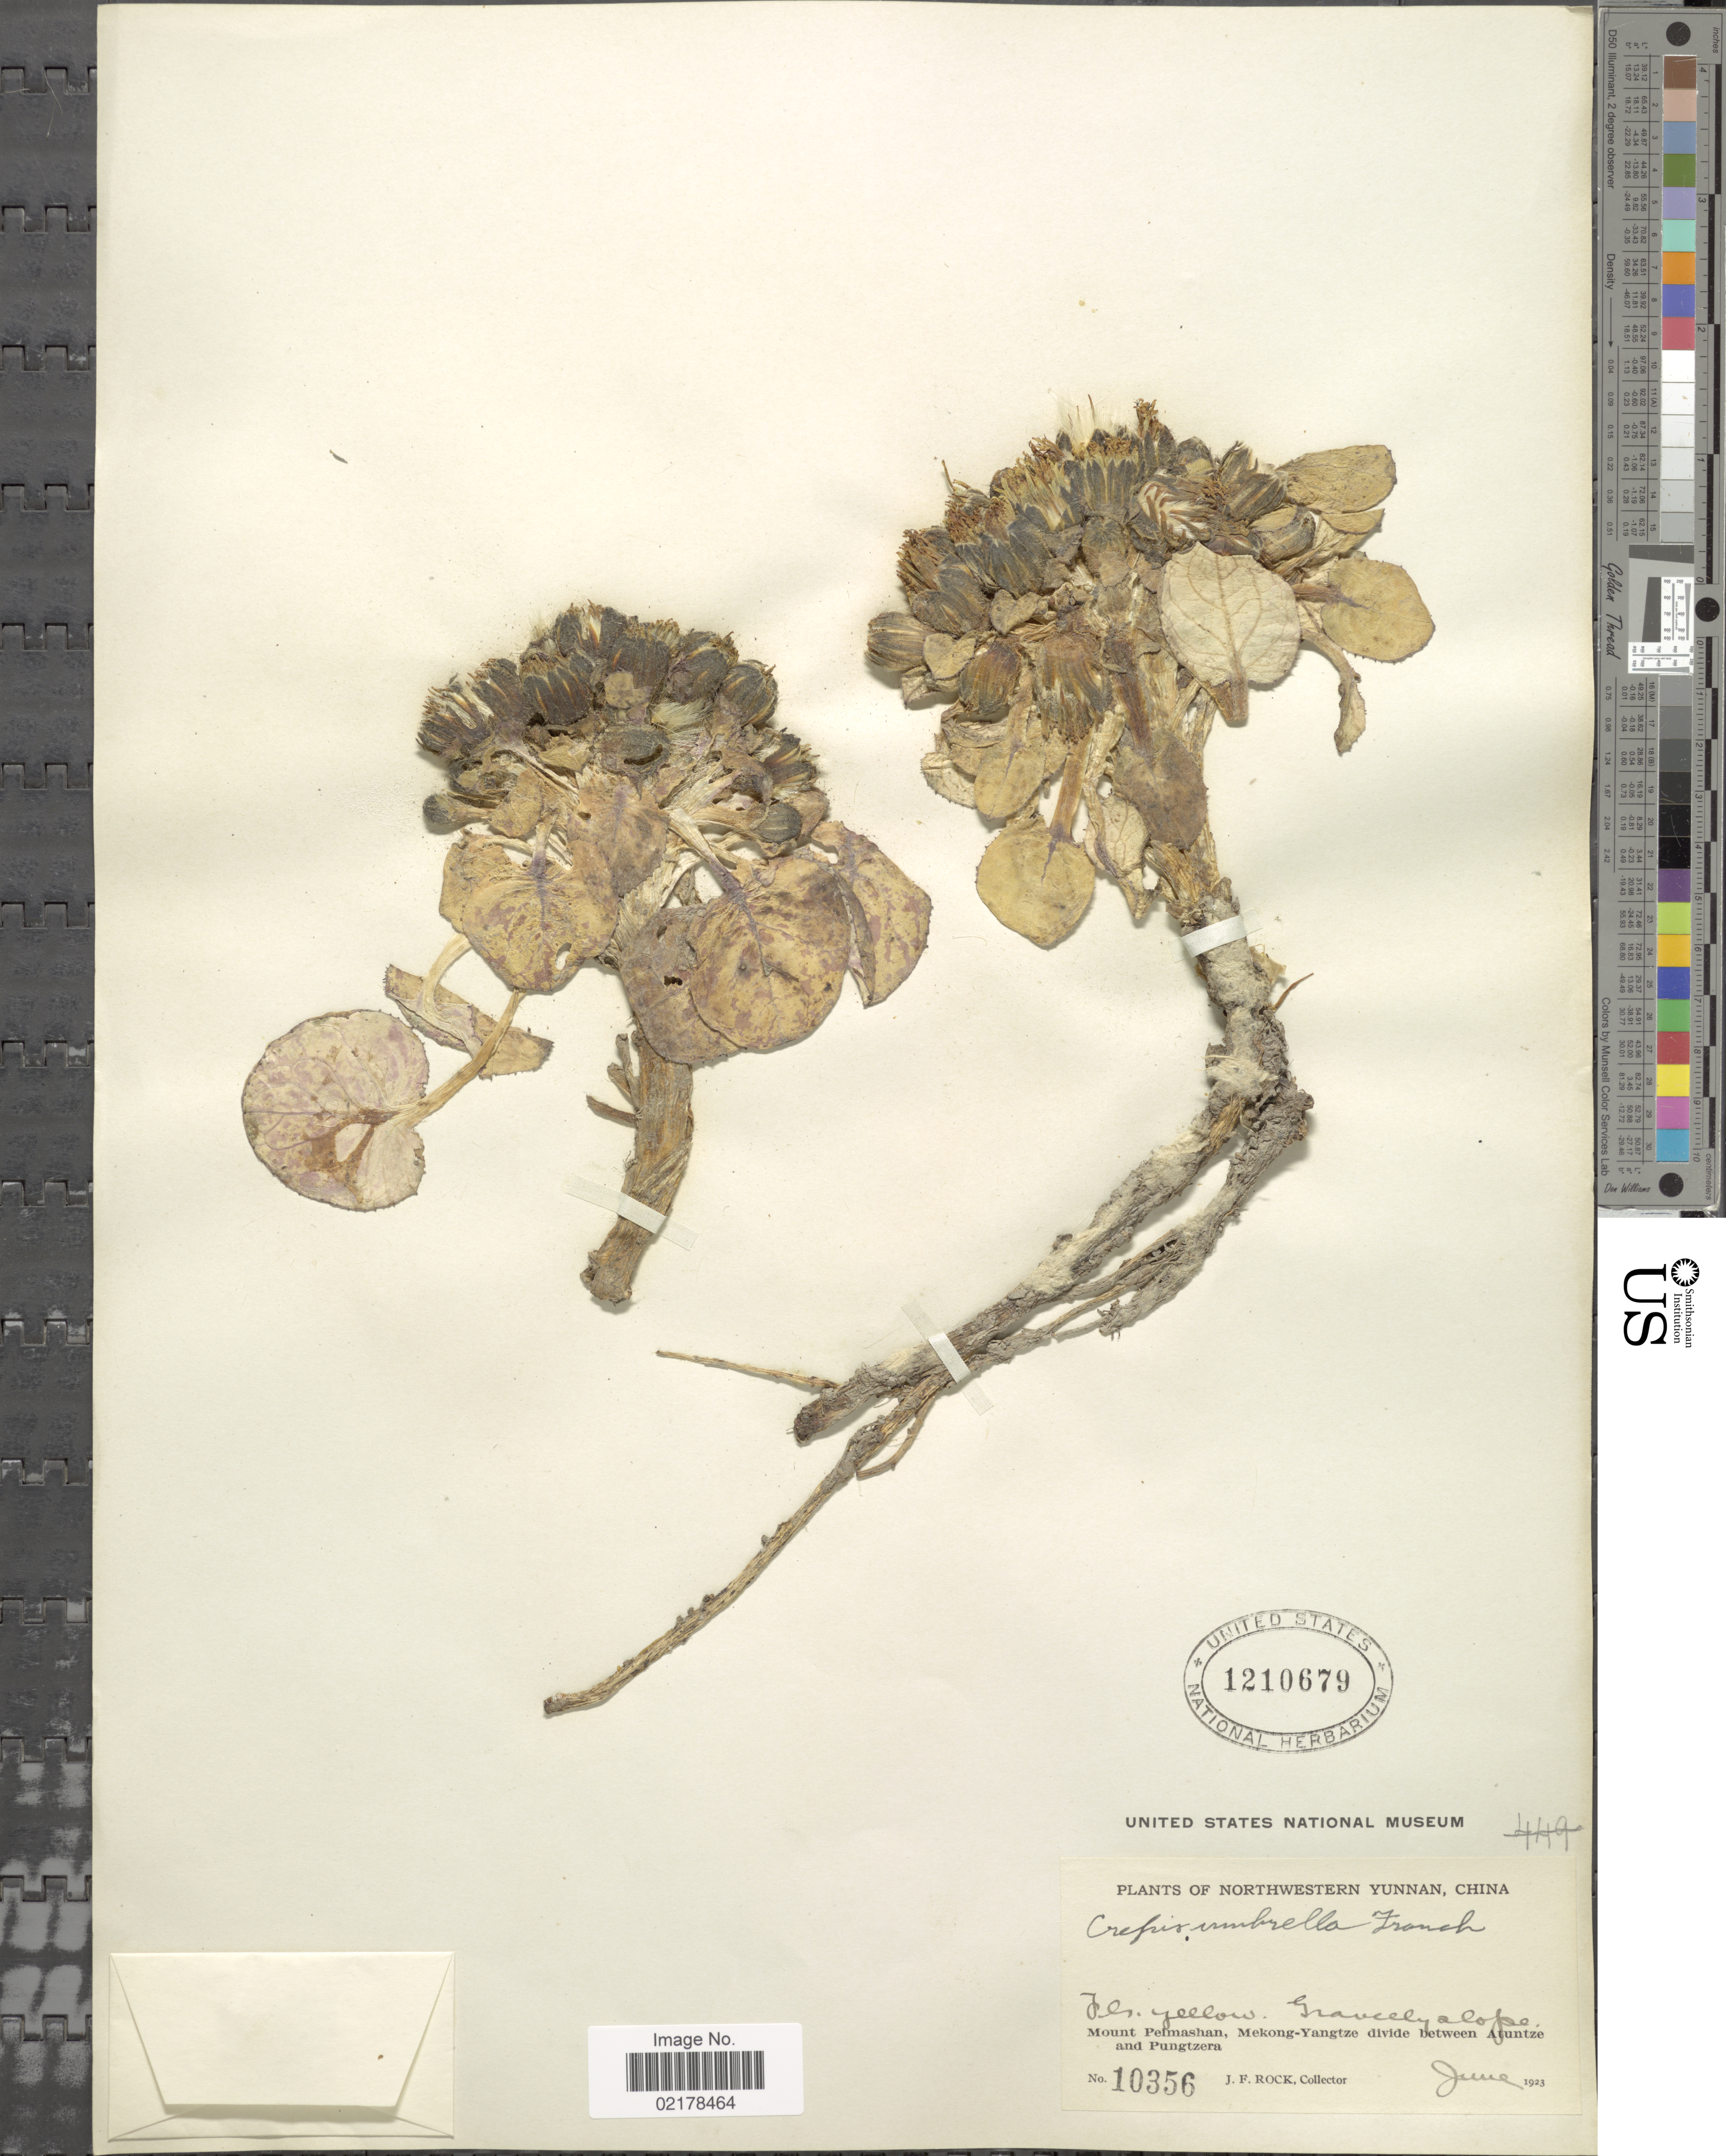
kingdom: Plantae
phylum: Tracheophyta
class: Magnoliopsida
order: Asterales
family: Asteraceae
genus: Soroseris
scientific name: Soroseris umbrella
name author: (Franch.) Stebbins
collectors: J. F. Rock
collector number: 10356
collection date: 1923-06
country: China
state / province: Yunnan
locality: Northwestern Yunnan, Gravelly slope, Mount Pelmashan, Mekong-Yangtze divide between Atuntze and Pungtzera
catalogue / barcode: US 1210679